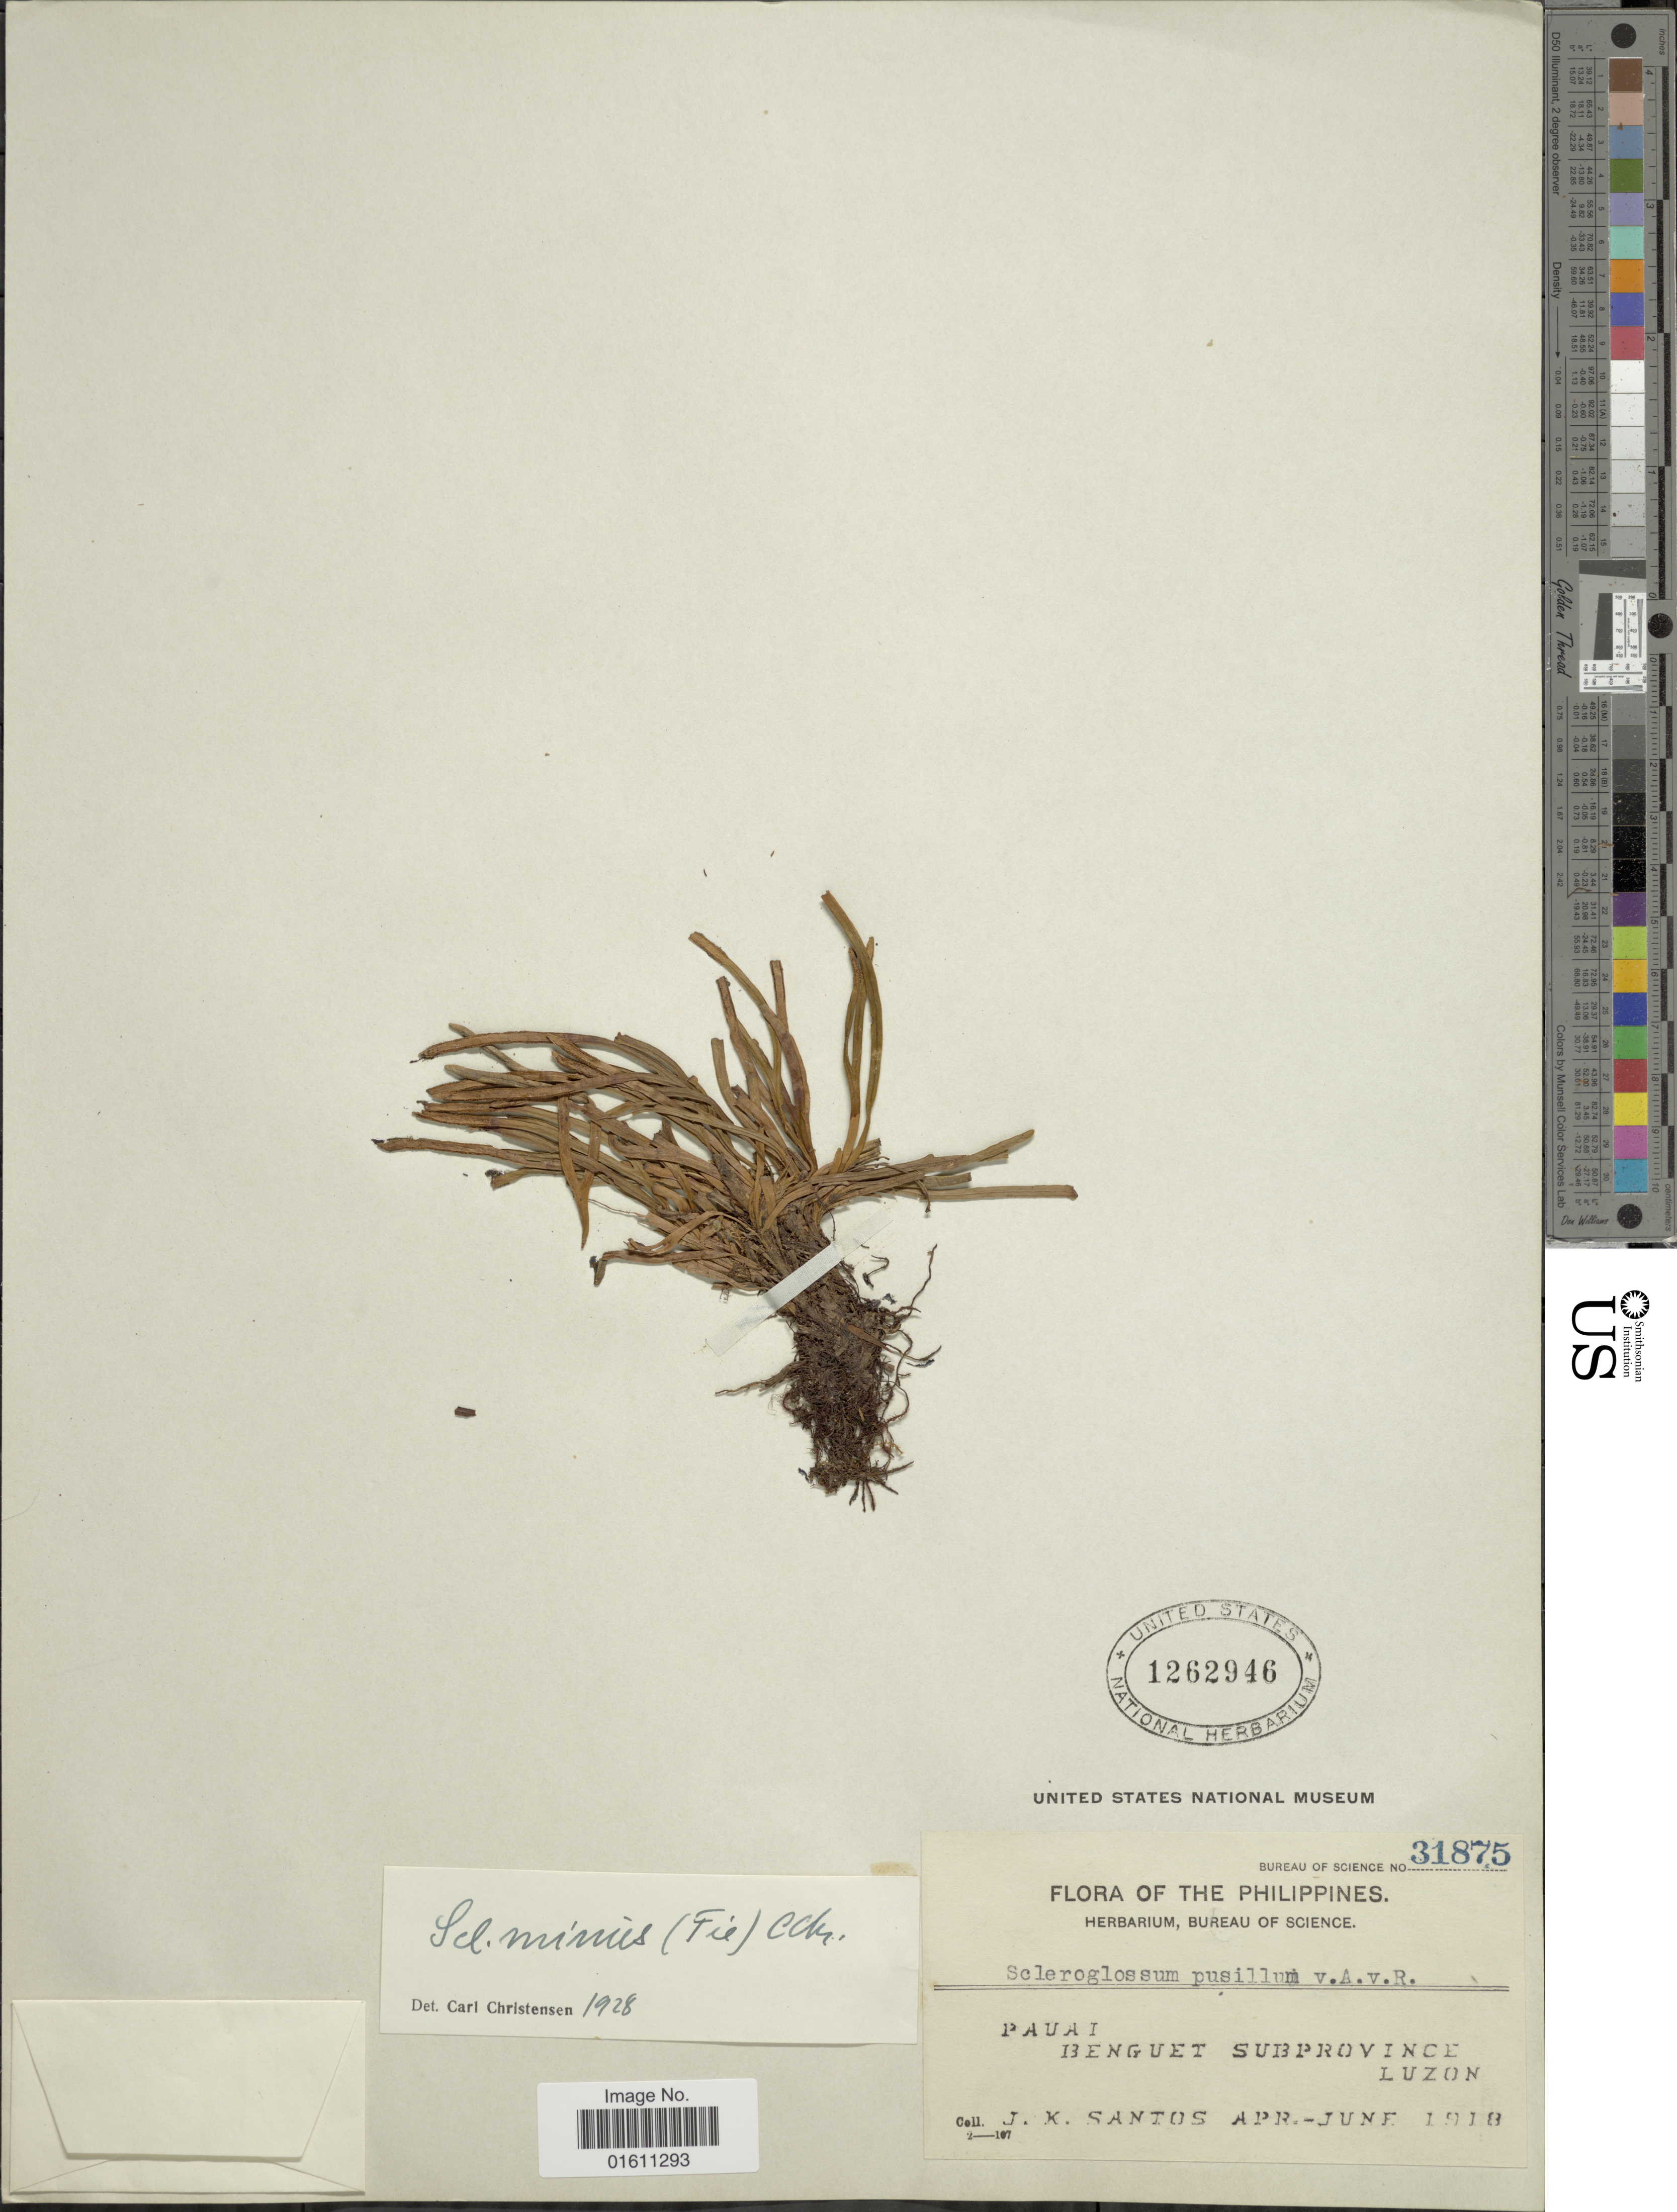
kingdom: Plantae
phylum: Tracheophyta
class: Polypodiopsida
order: Polypodiales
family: Polypodiaceae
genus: Scleroglossum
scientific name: Scleroglossum minus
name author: (Fée) C. Chr.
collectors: J. K. Santos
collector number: Bureau of Science 31875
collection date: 1918-04/1918-06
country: Philippines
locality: The Philippines, Pauai, Benguet Subprovince Luzon.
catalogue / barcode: US 1262946